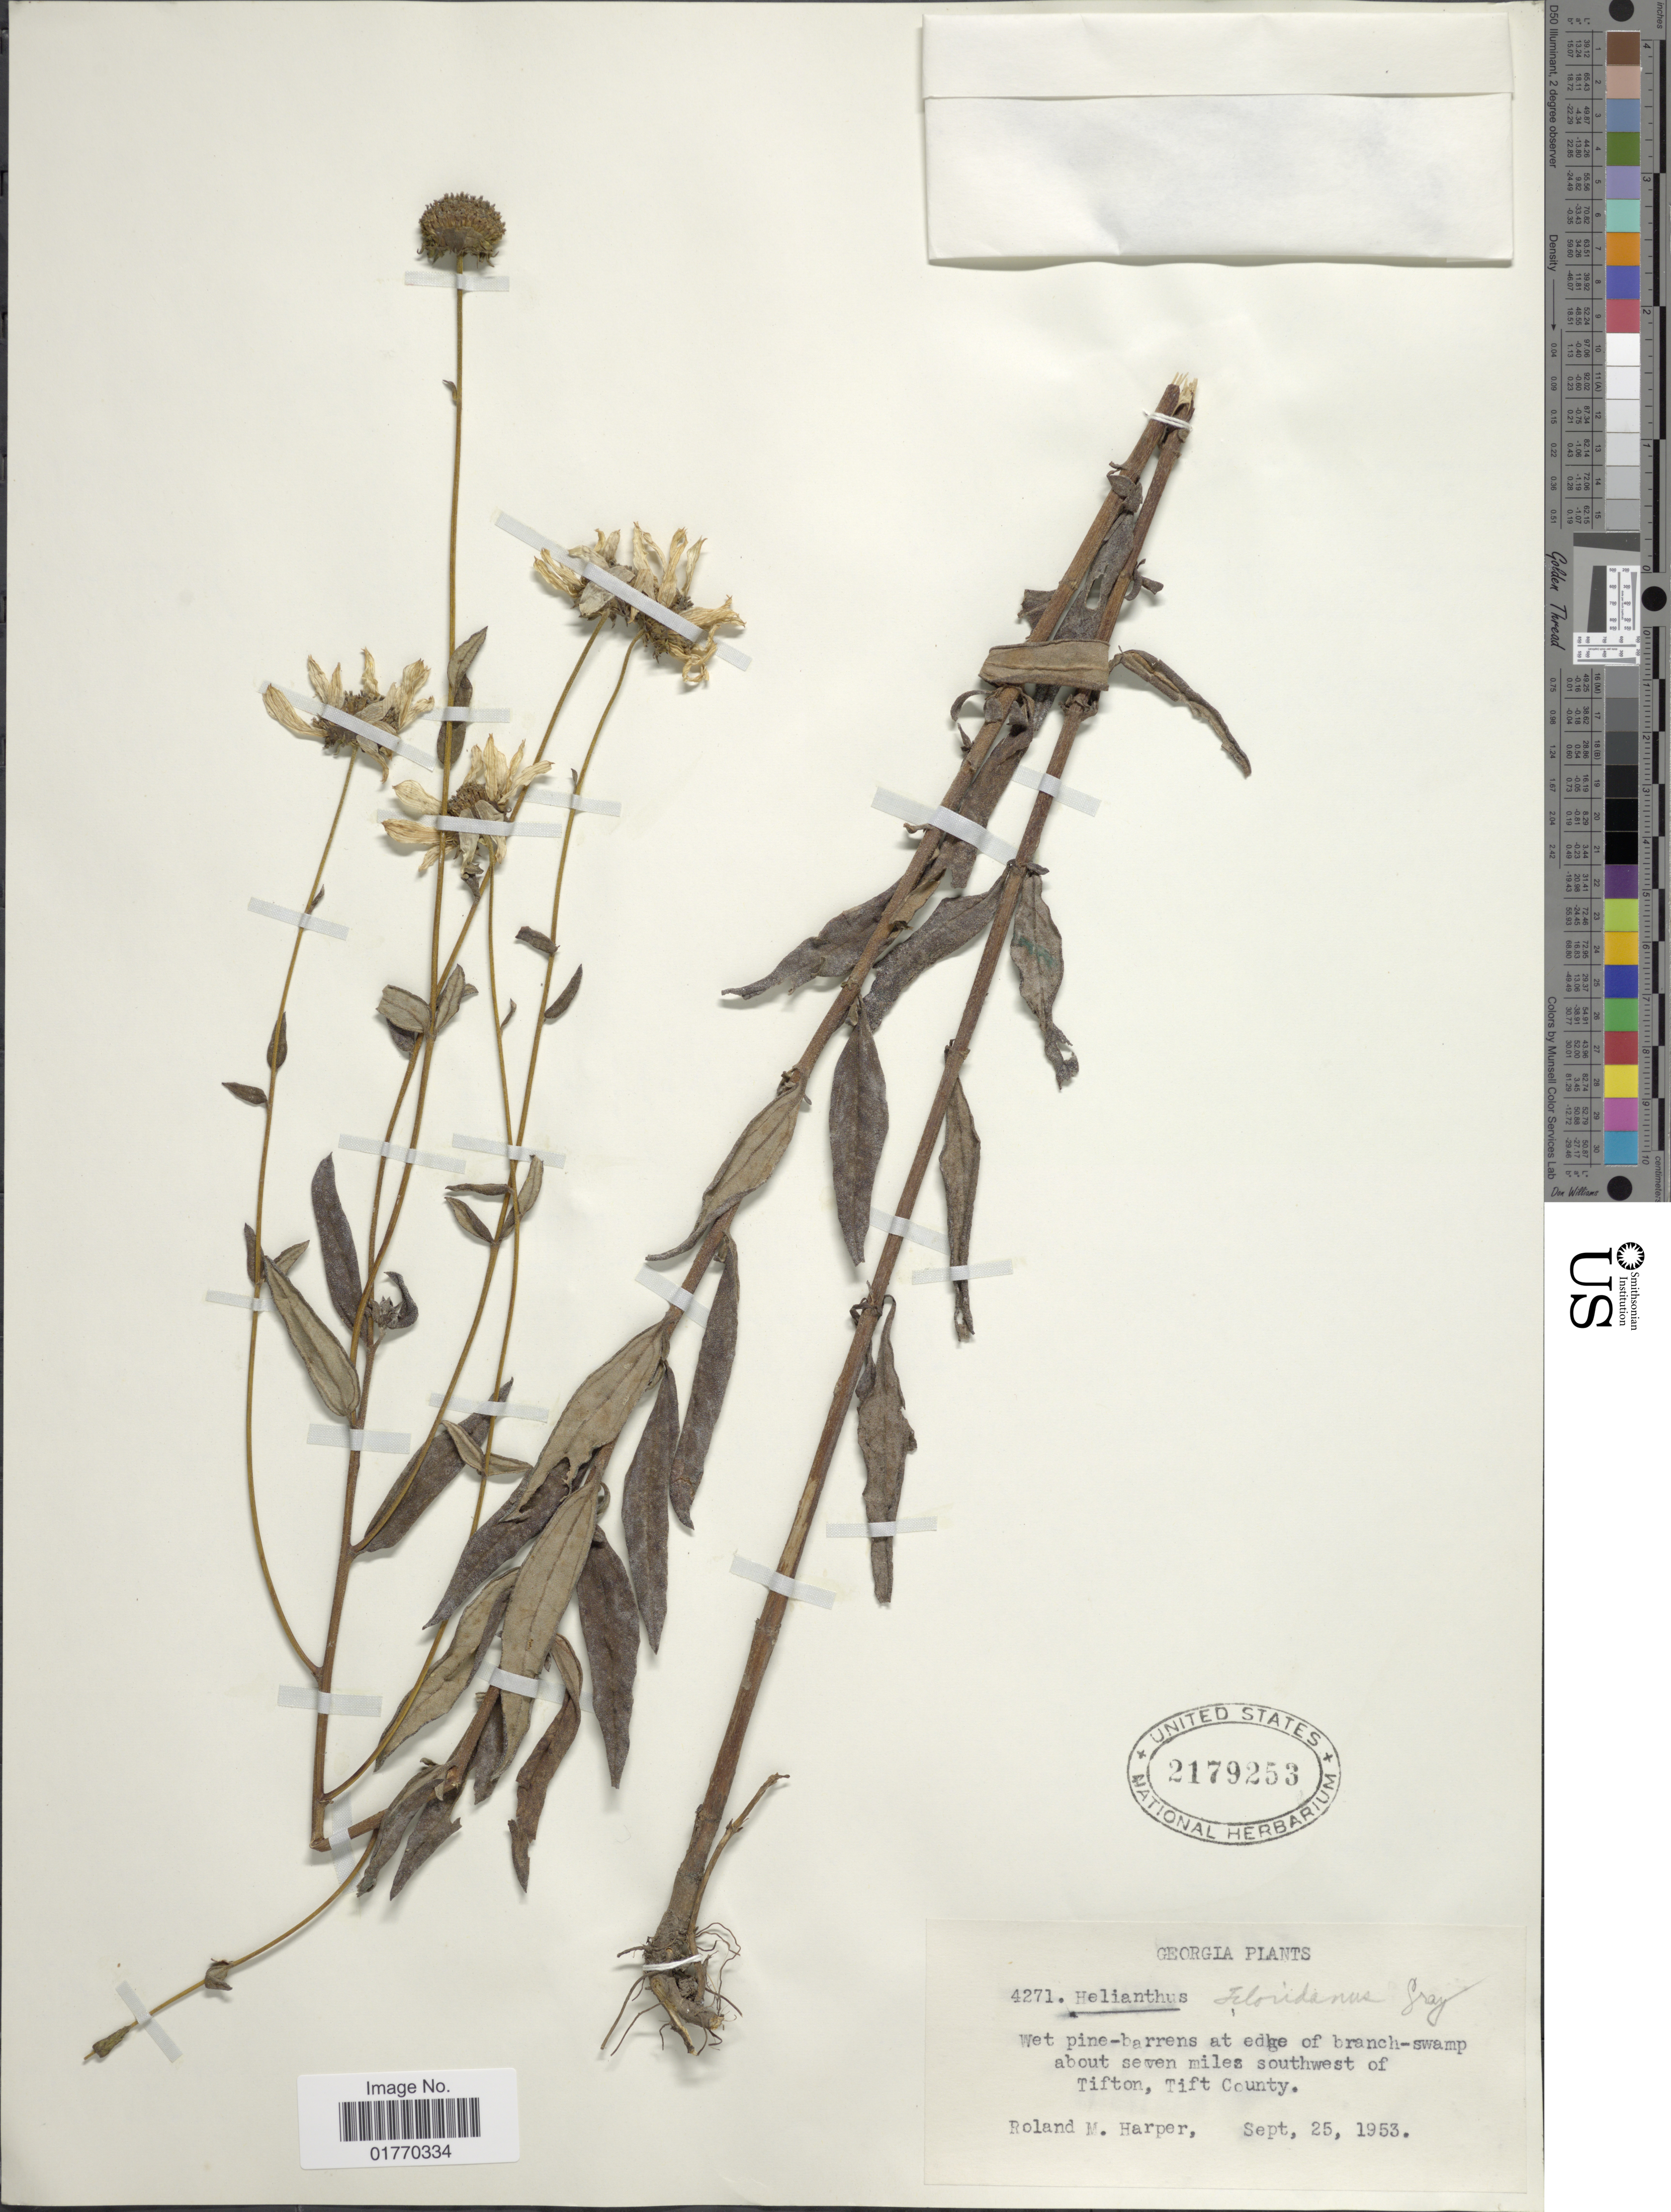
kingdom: Plantae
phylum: Tracheophyta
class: Magnoliopsida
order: Asterales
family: Asteraceae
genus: Helianthus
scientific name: Helianthus floridanus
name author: A. Gray ex Chapm.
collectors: R. M. Harper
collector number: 4271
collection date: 1953-09-25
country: United States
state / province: Georgia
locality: Wet pine-barrens at edge of branch-swamp about seven miles southwest of Tifton, Tift County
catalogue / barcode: US 2179253